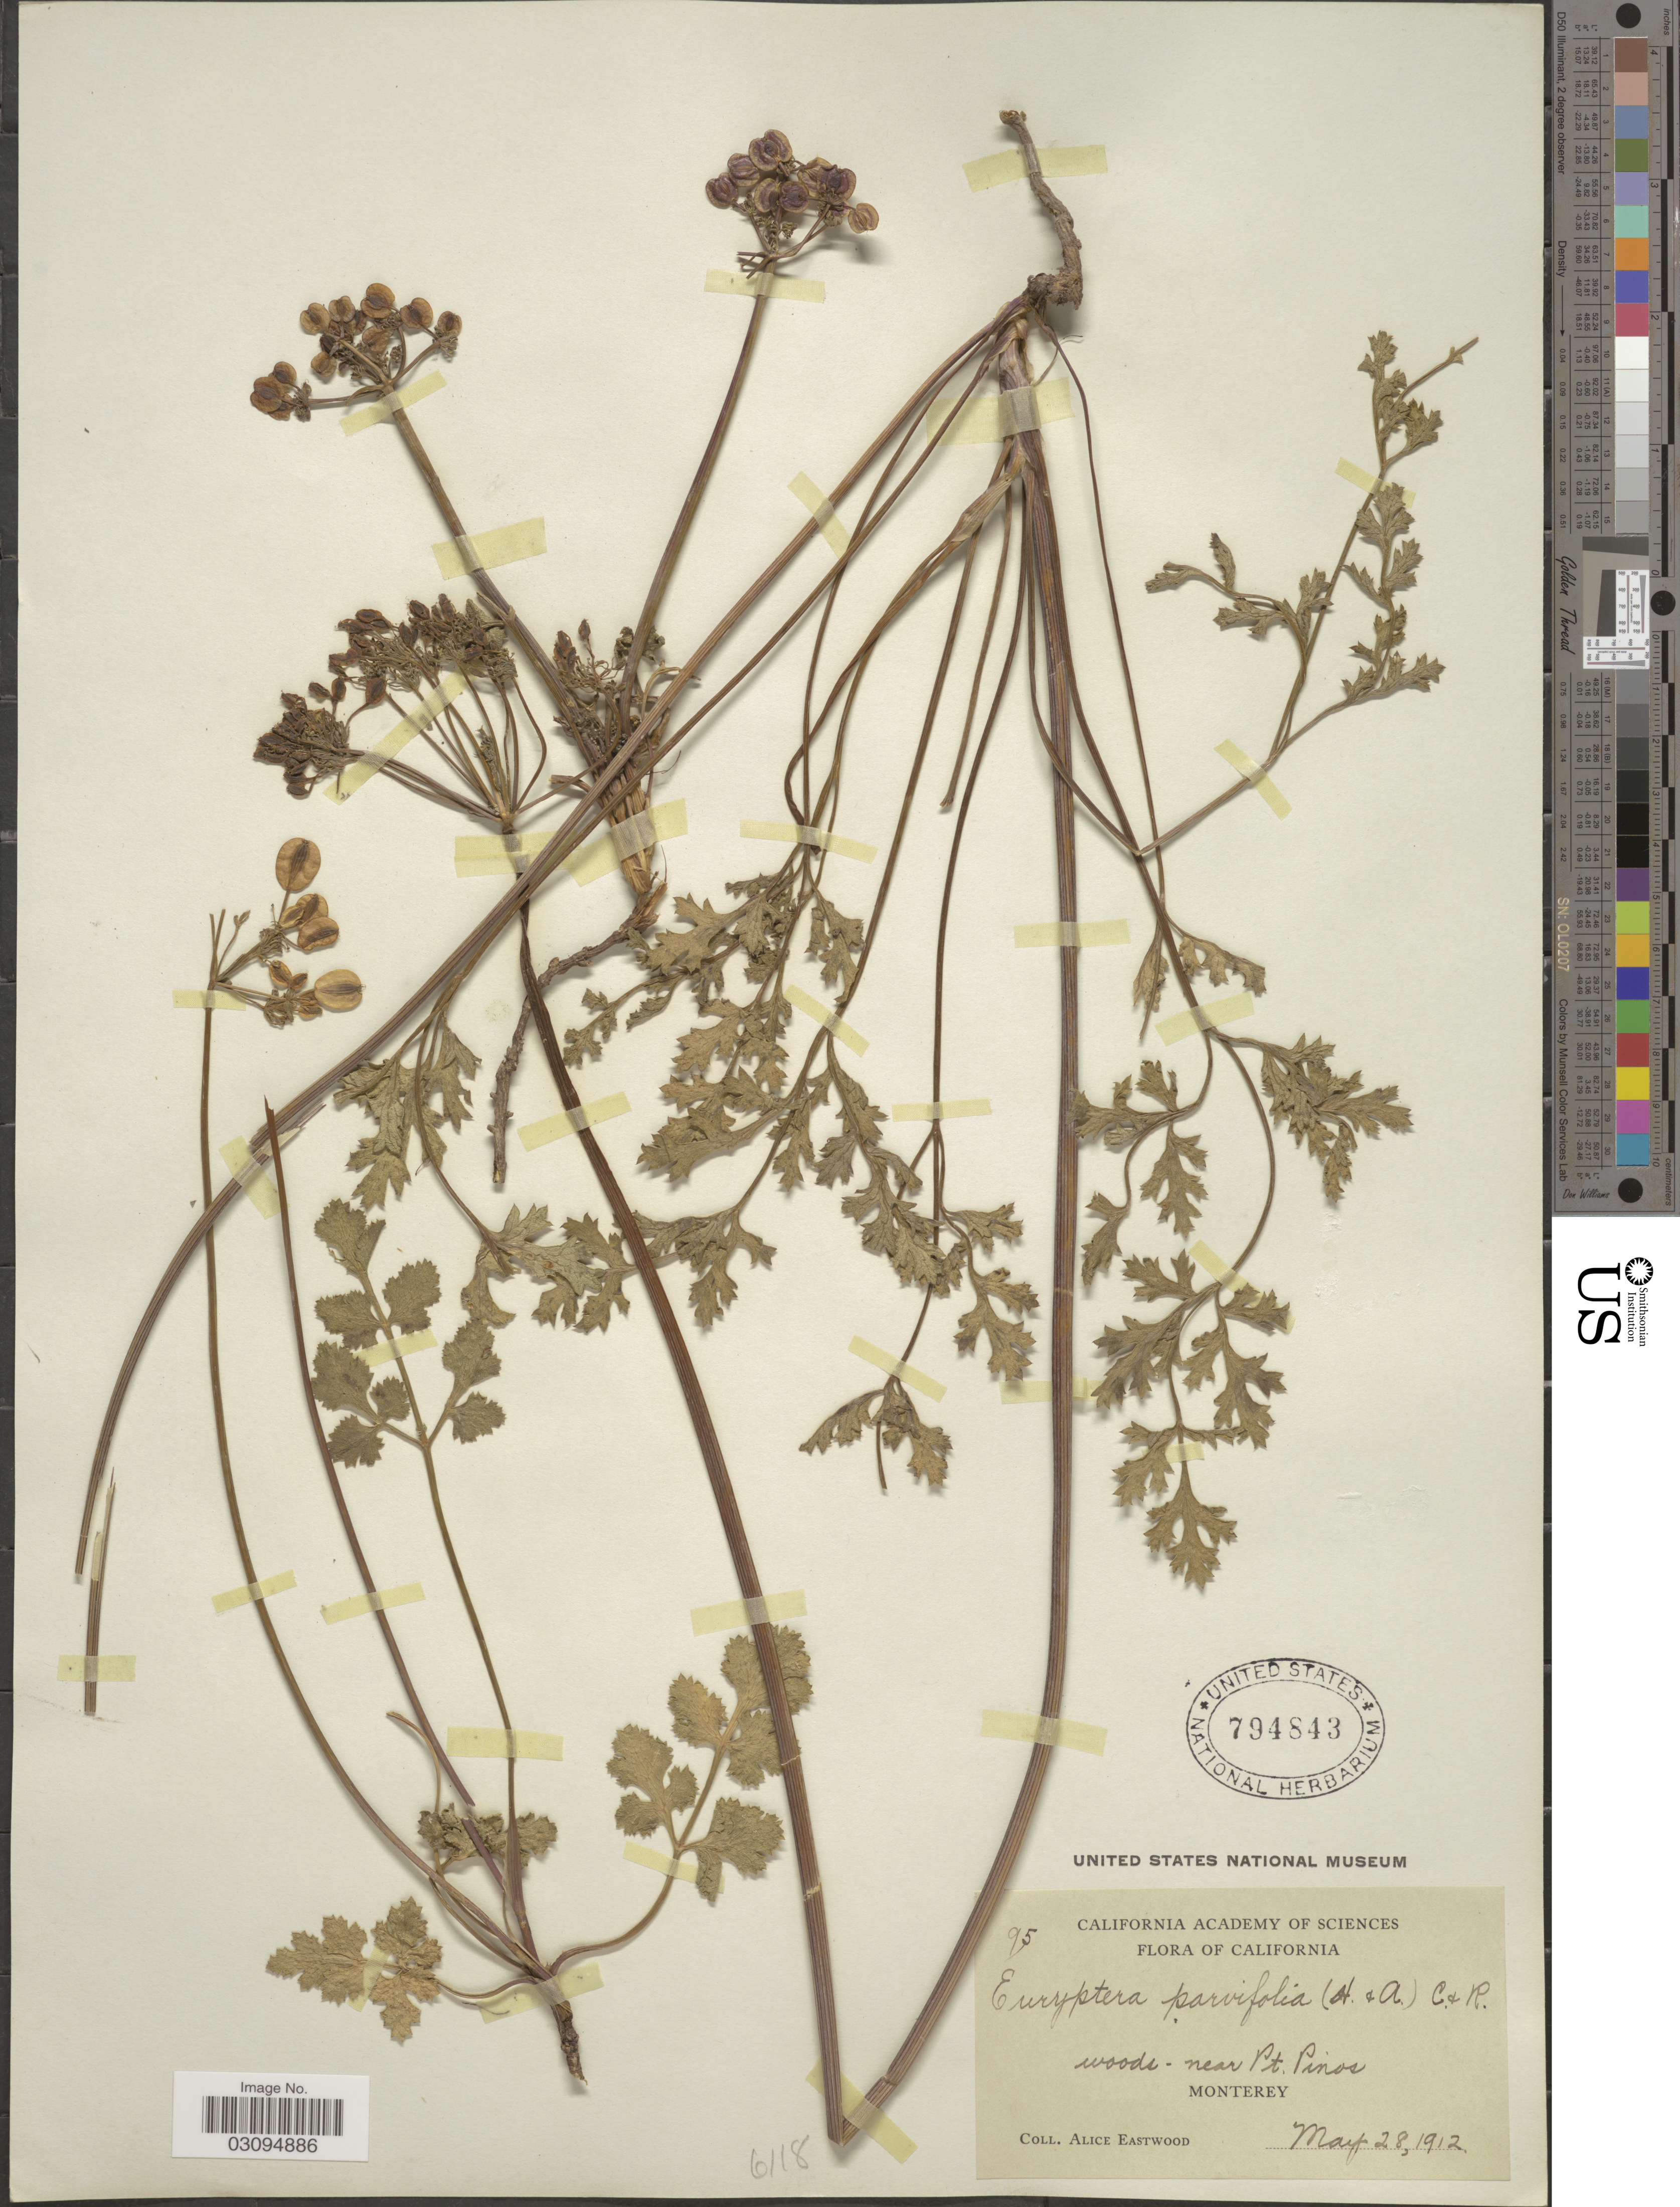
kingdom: Plantae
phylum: Tracheophyta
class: Magnoliopsida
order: Apiales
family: Apiaceae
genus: Lomatium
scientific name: Lomatium parvifolium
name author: (Hook. & Arn.) Jeps.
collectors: A. Eastwood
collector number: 95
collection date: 1912-05-28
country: United States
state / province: California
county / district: Monterey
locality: Near Pt. Pinos, Monterey.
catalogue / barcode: US 794843